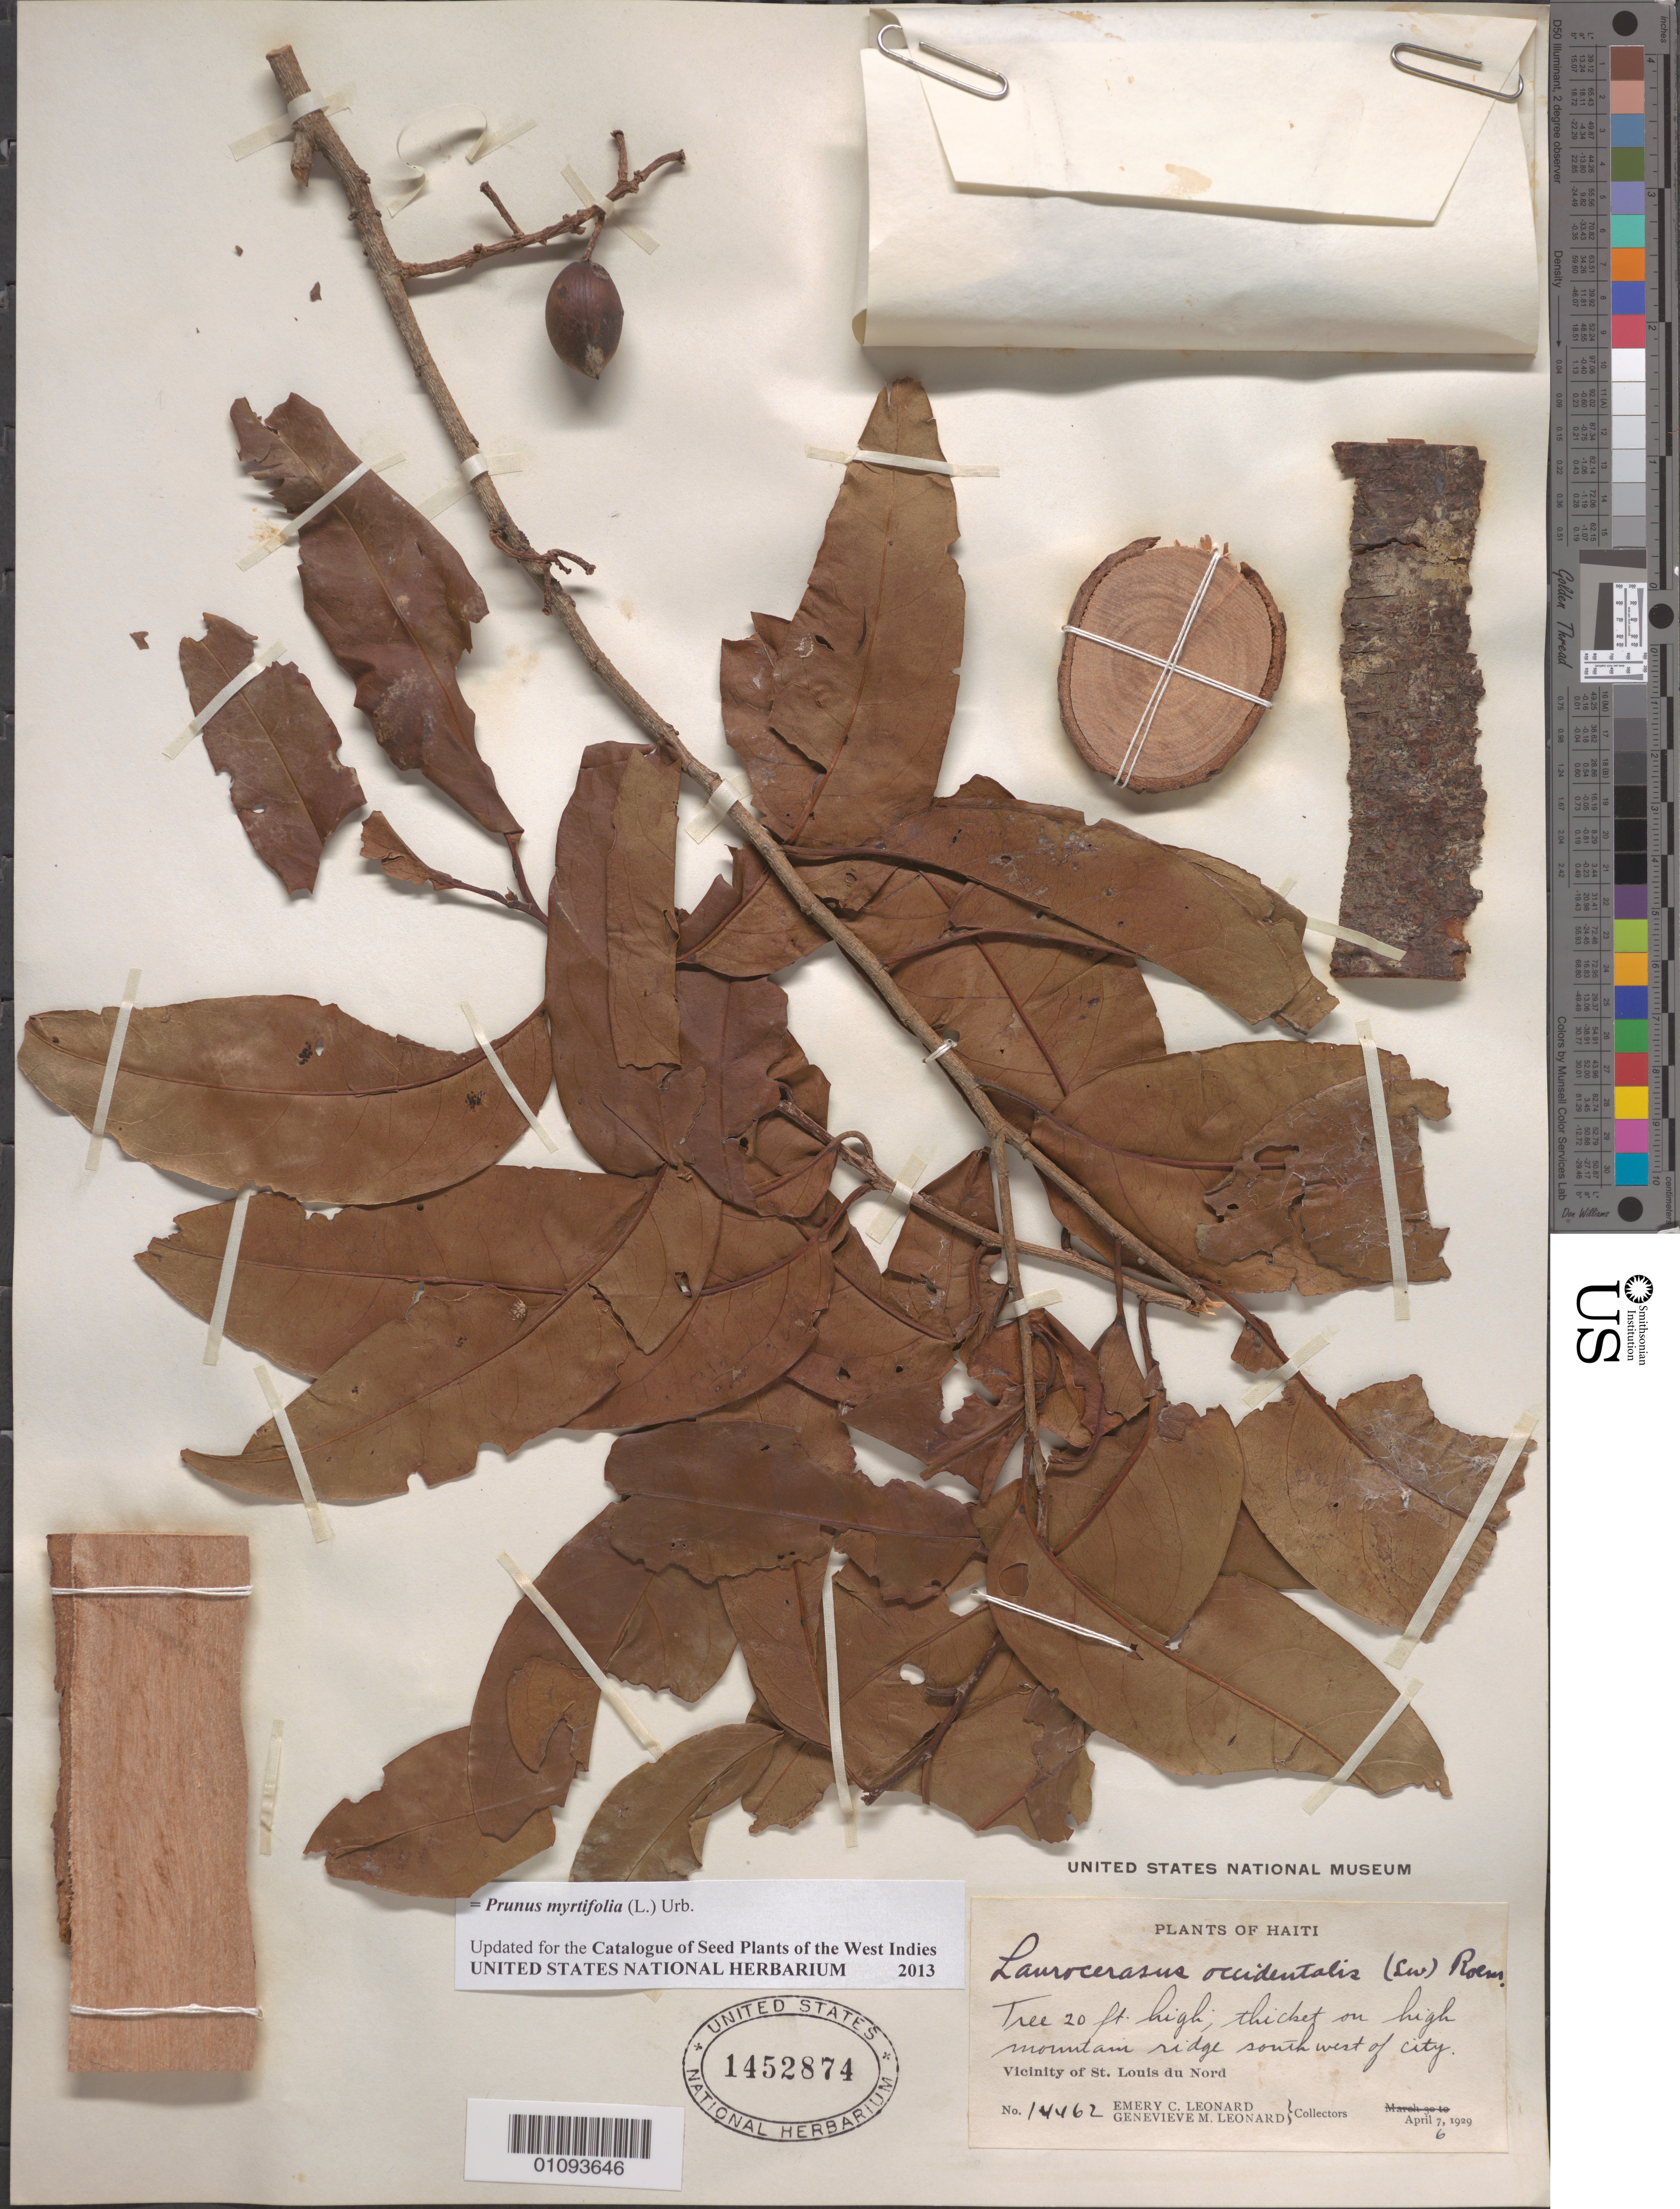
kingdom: Plantae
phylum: Tracheophyta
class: Magnoliopsida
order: Rosales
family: Rosaceae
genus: Prunus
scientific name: Prunus occidentalis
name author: Sw.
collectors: E. C. Leonard & G. M. Leonard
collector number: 14462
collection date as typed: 06 Apr 1929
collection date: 1929-04-06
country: Haiti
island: Hispaniola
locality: Thicket on high mountain ridge south west of city. Vicinity of St.Louis du Nord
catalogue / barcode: US 1452874